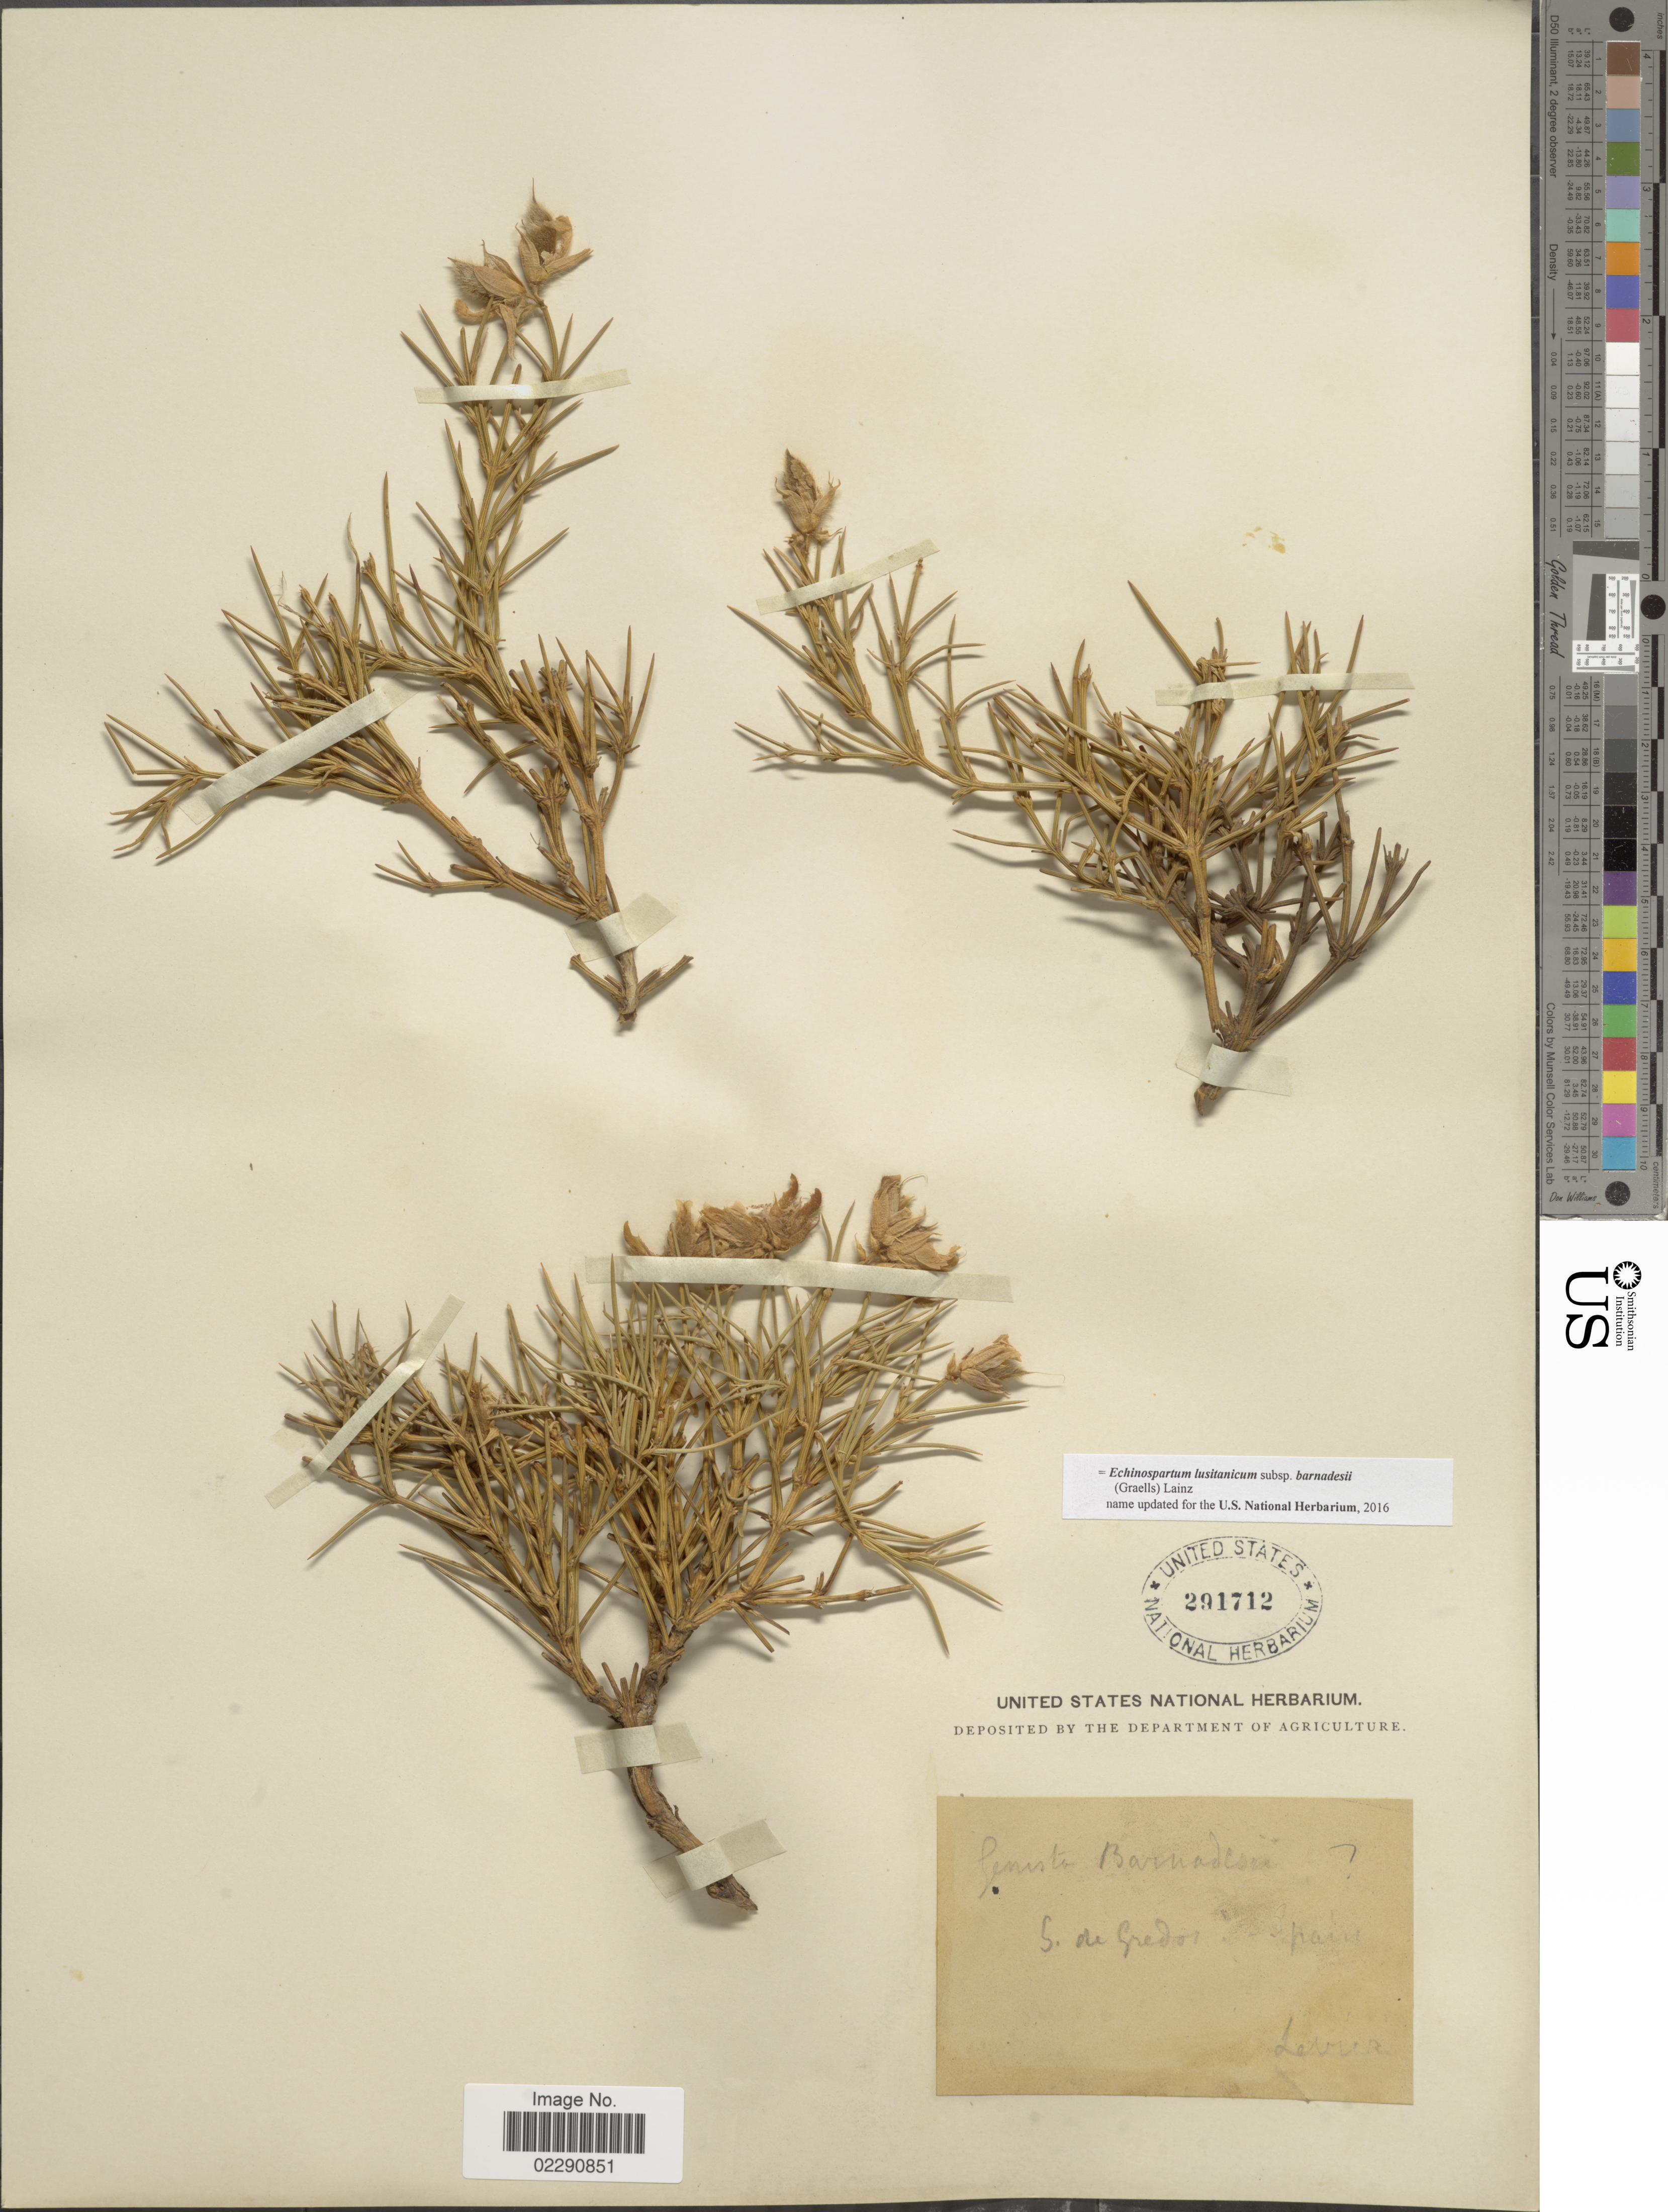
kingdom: Plantae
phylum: Tracheophyta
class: Magnoliopsida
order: Fabales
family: Fabaceae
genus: Echinospartum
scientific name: Echinospartum lusitanicum subsp. barnadesii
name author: (Graells) Laínz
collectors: Levier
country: Spain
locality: S. de Gredos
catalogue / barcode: US 291712